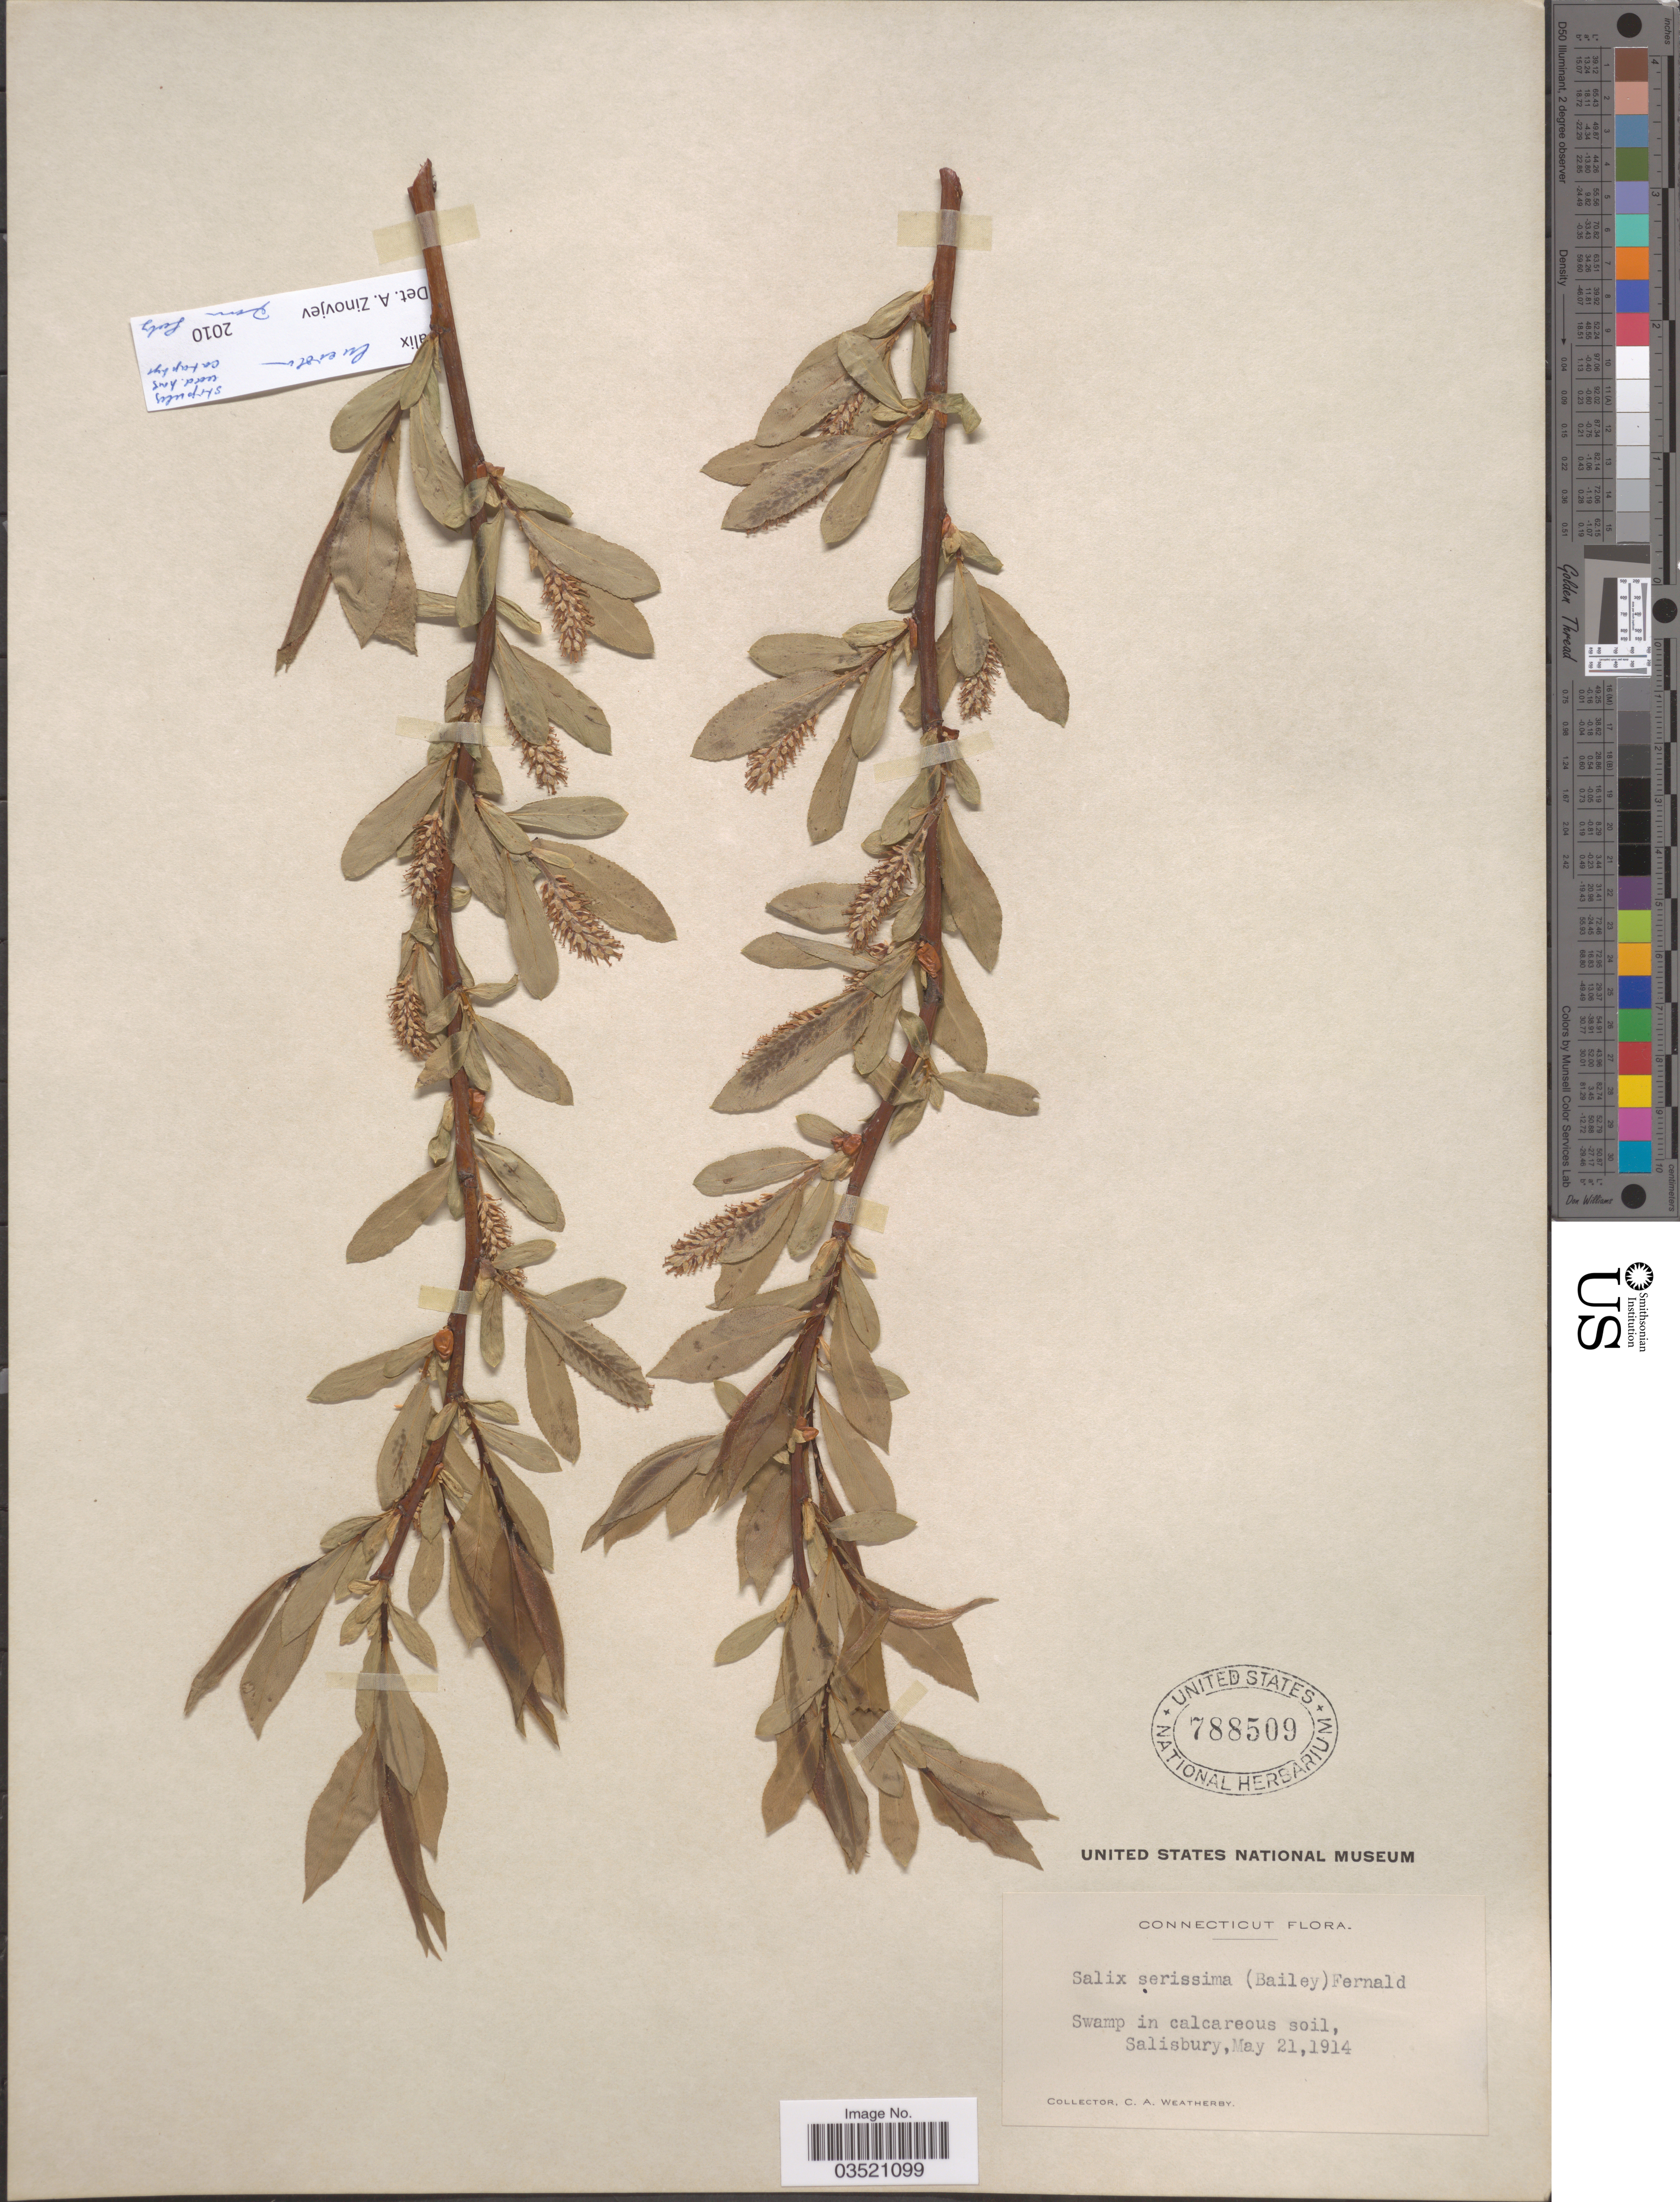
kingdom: Plantae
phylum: Tracheophyta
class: Magnoliopsida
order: Malpighiales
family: Salicaceae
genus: Salix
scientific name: Salix serissima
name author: (L.H. Bailey) Fernald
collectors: C. A. Weatherby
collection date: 1914-05-21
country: United States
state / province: Connecticut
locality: Swamp in calcareous soil, Salisbury.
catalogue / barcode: US 788509